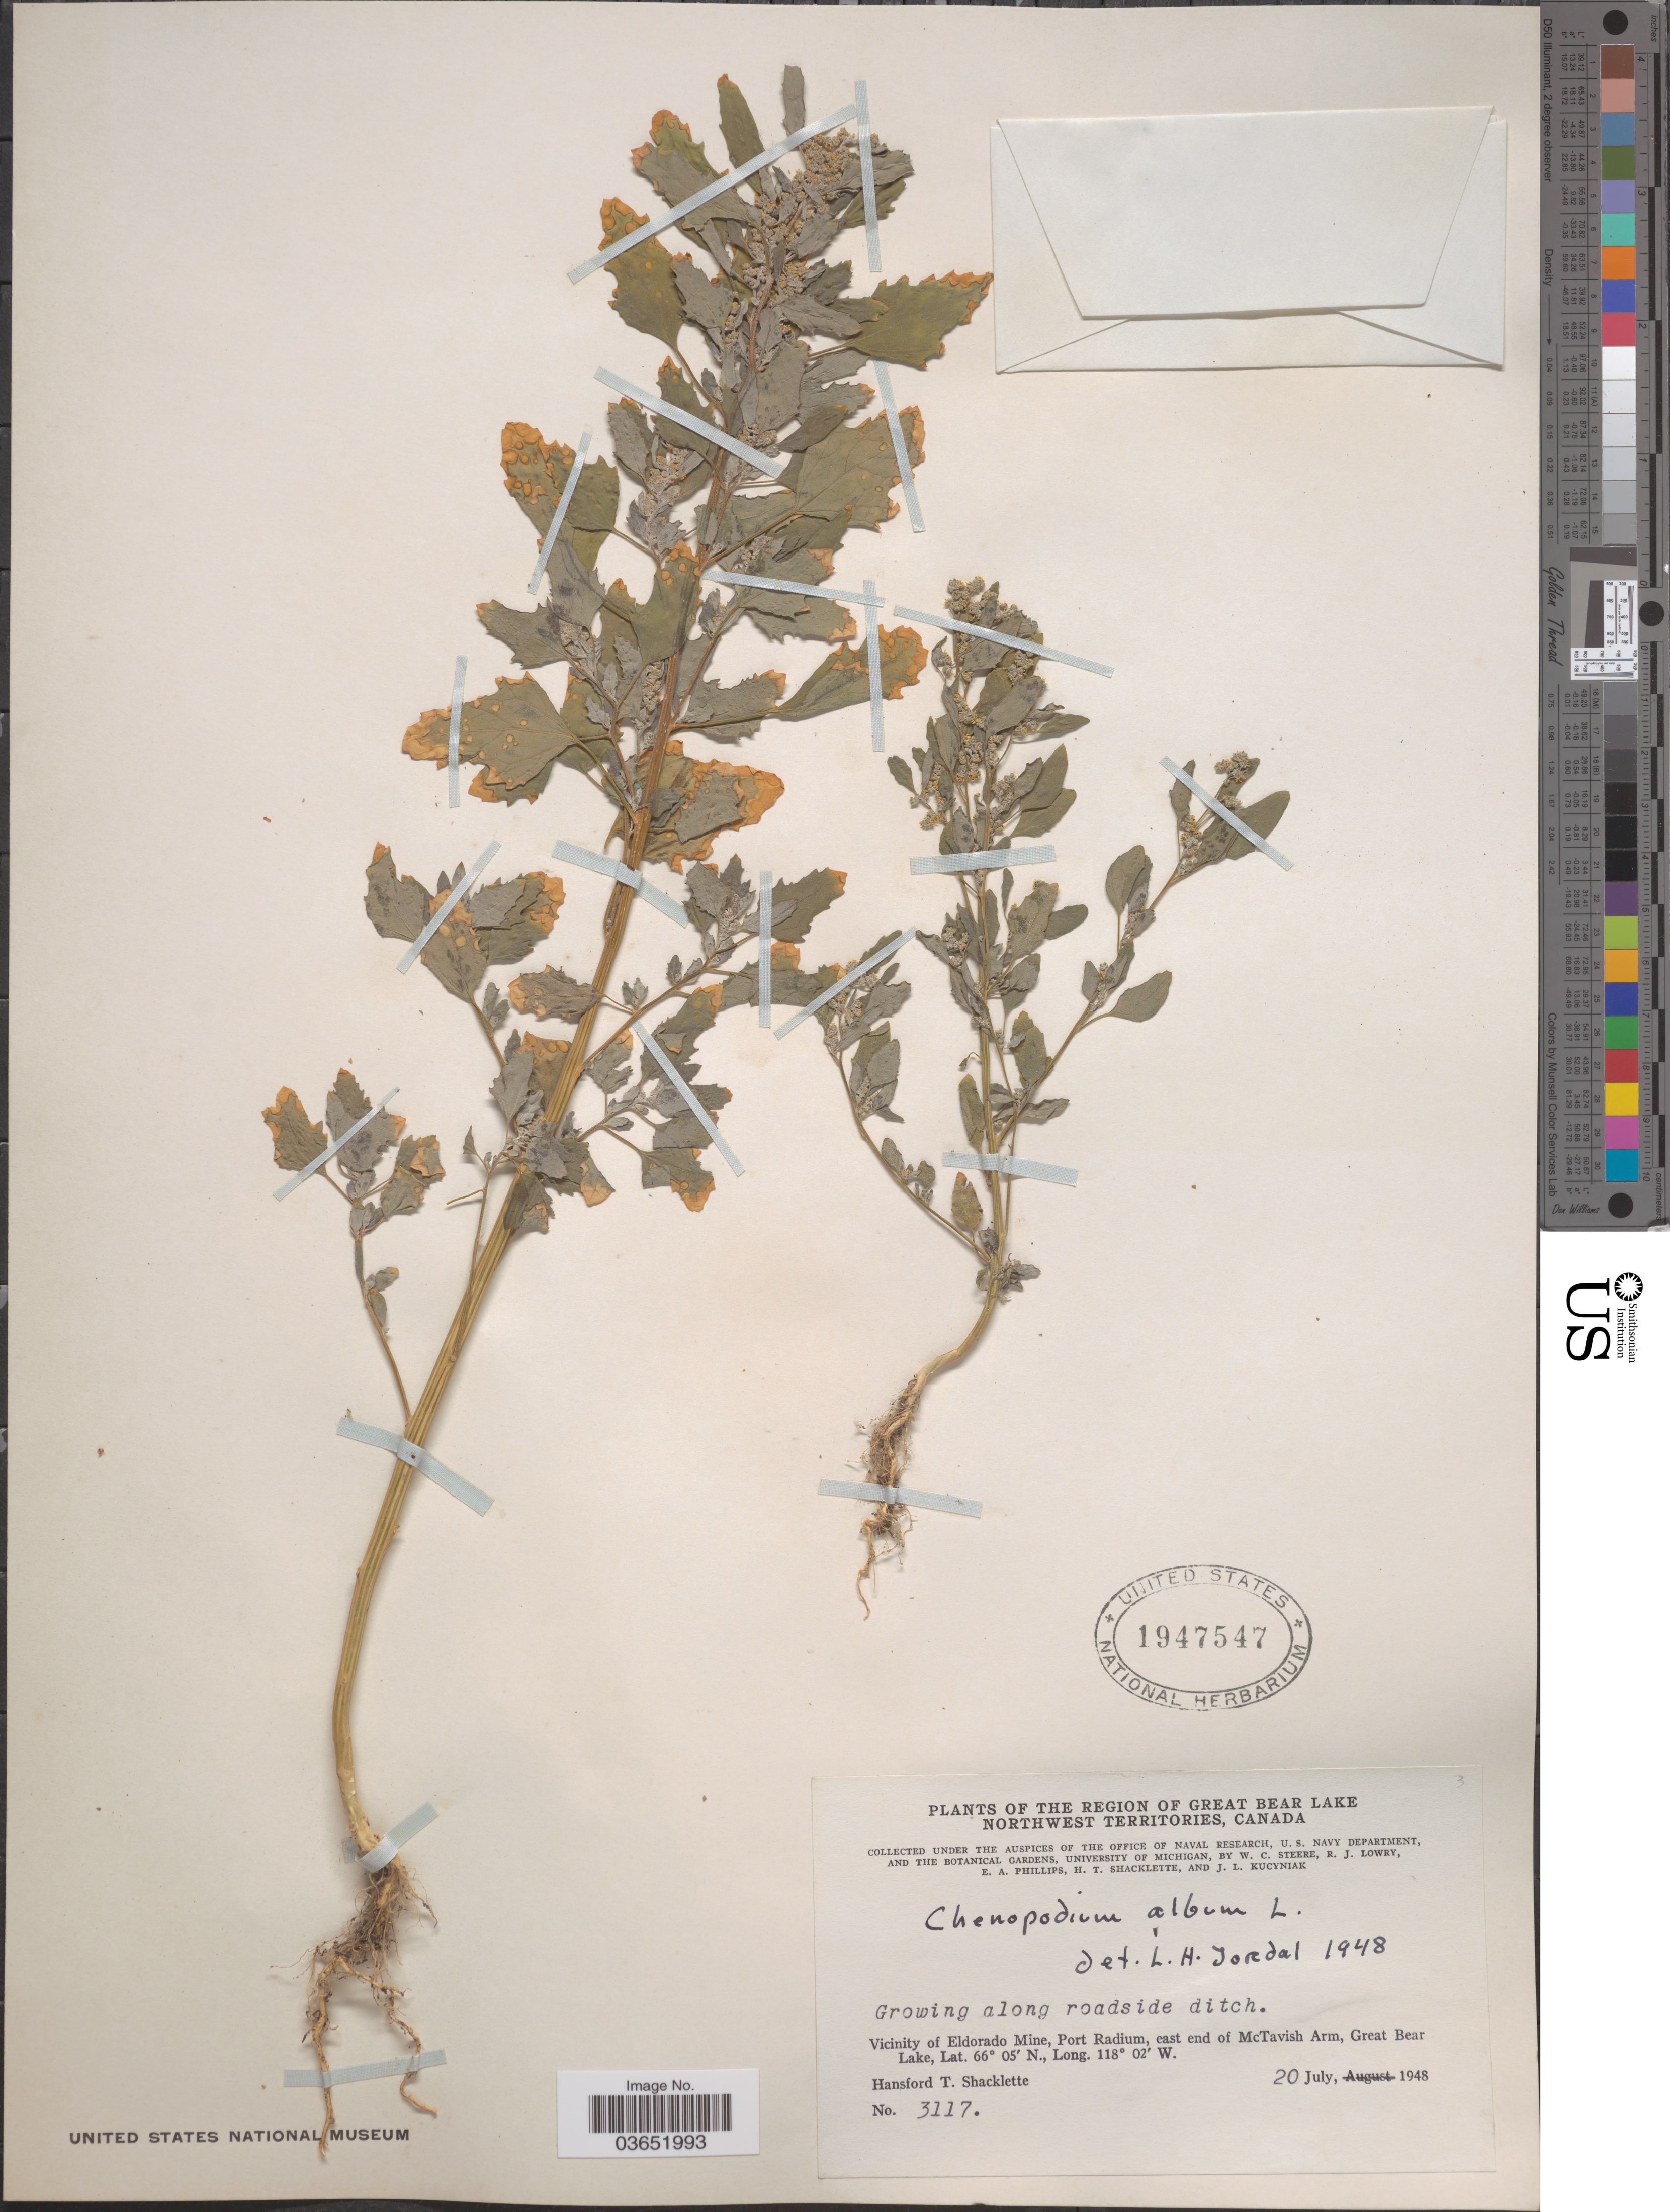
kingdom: Plantae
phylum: Tracheophyta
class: Magnoliopsida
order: Caryophyllales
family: Amaranthaceae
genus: Chenopodium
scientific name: Chenopodium album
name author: L.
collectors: H. Shacklette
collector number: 3117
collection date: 1948-07-20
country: Canada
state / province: Northwest Territories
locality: Region of Great Bear Lake. Vicinity of Eldorado Mine, Port Radium, east end of McTavish Arm, Great Bear Lake.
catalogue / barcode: US 1947547